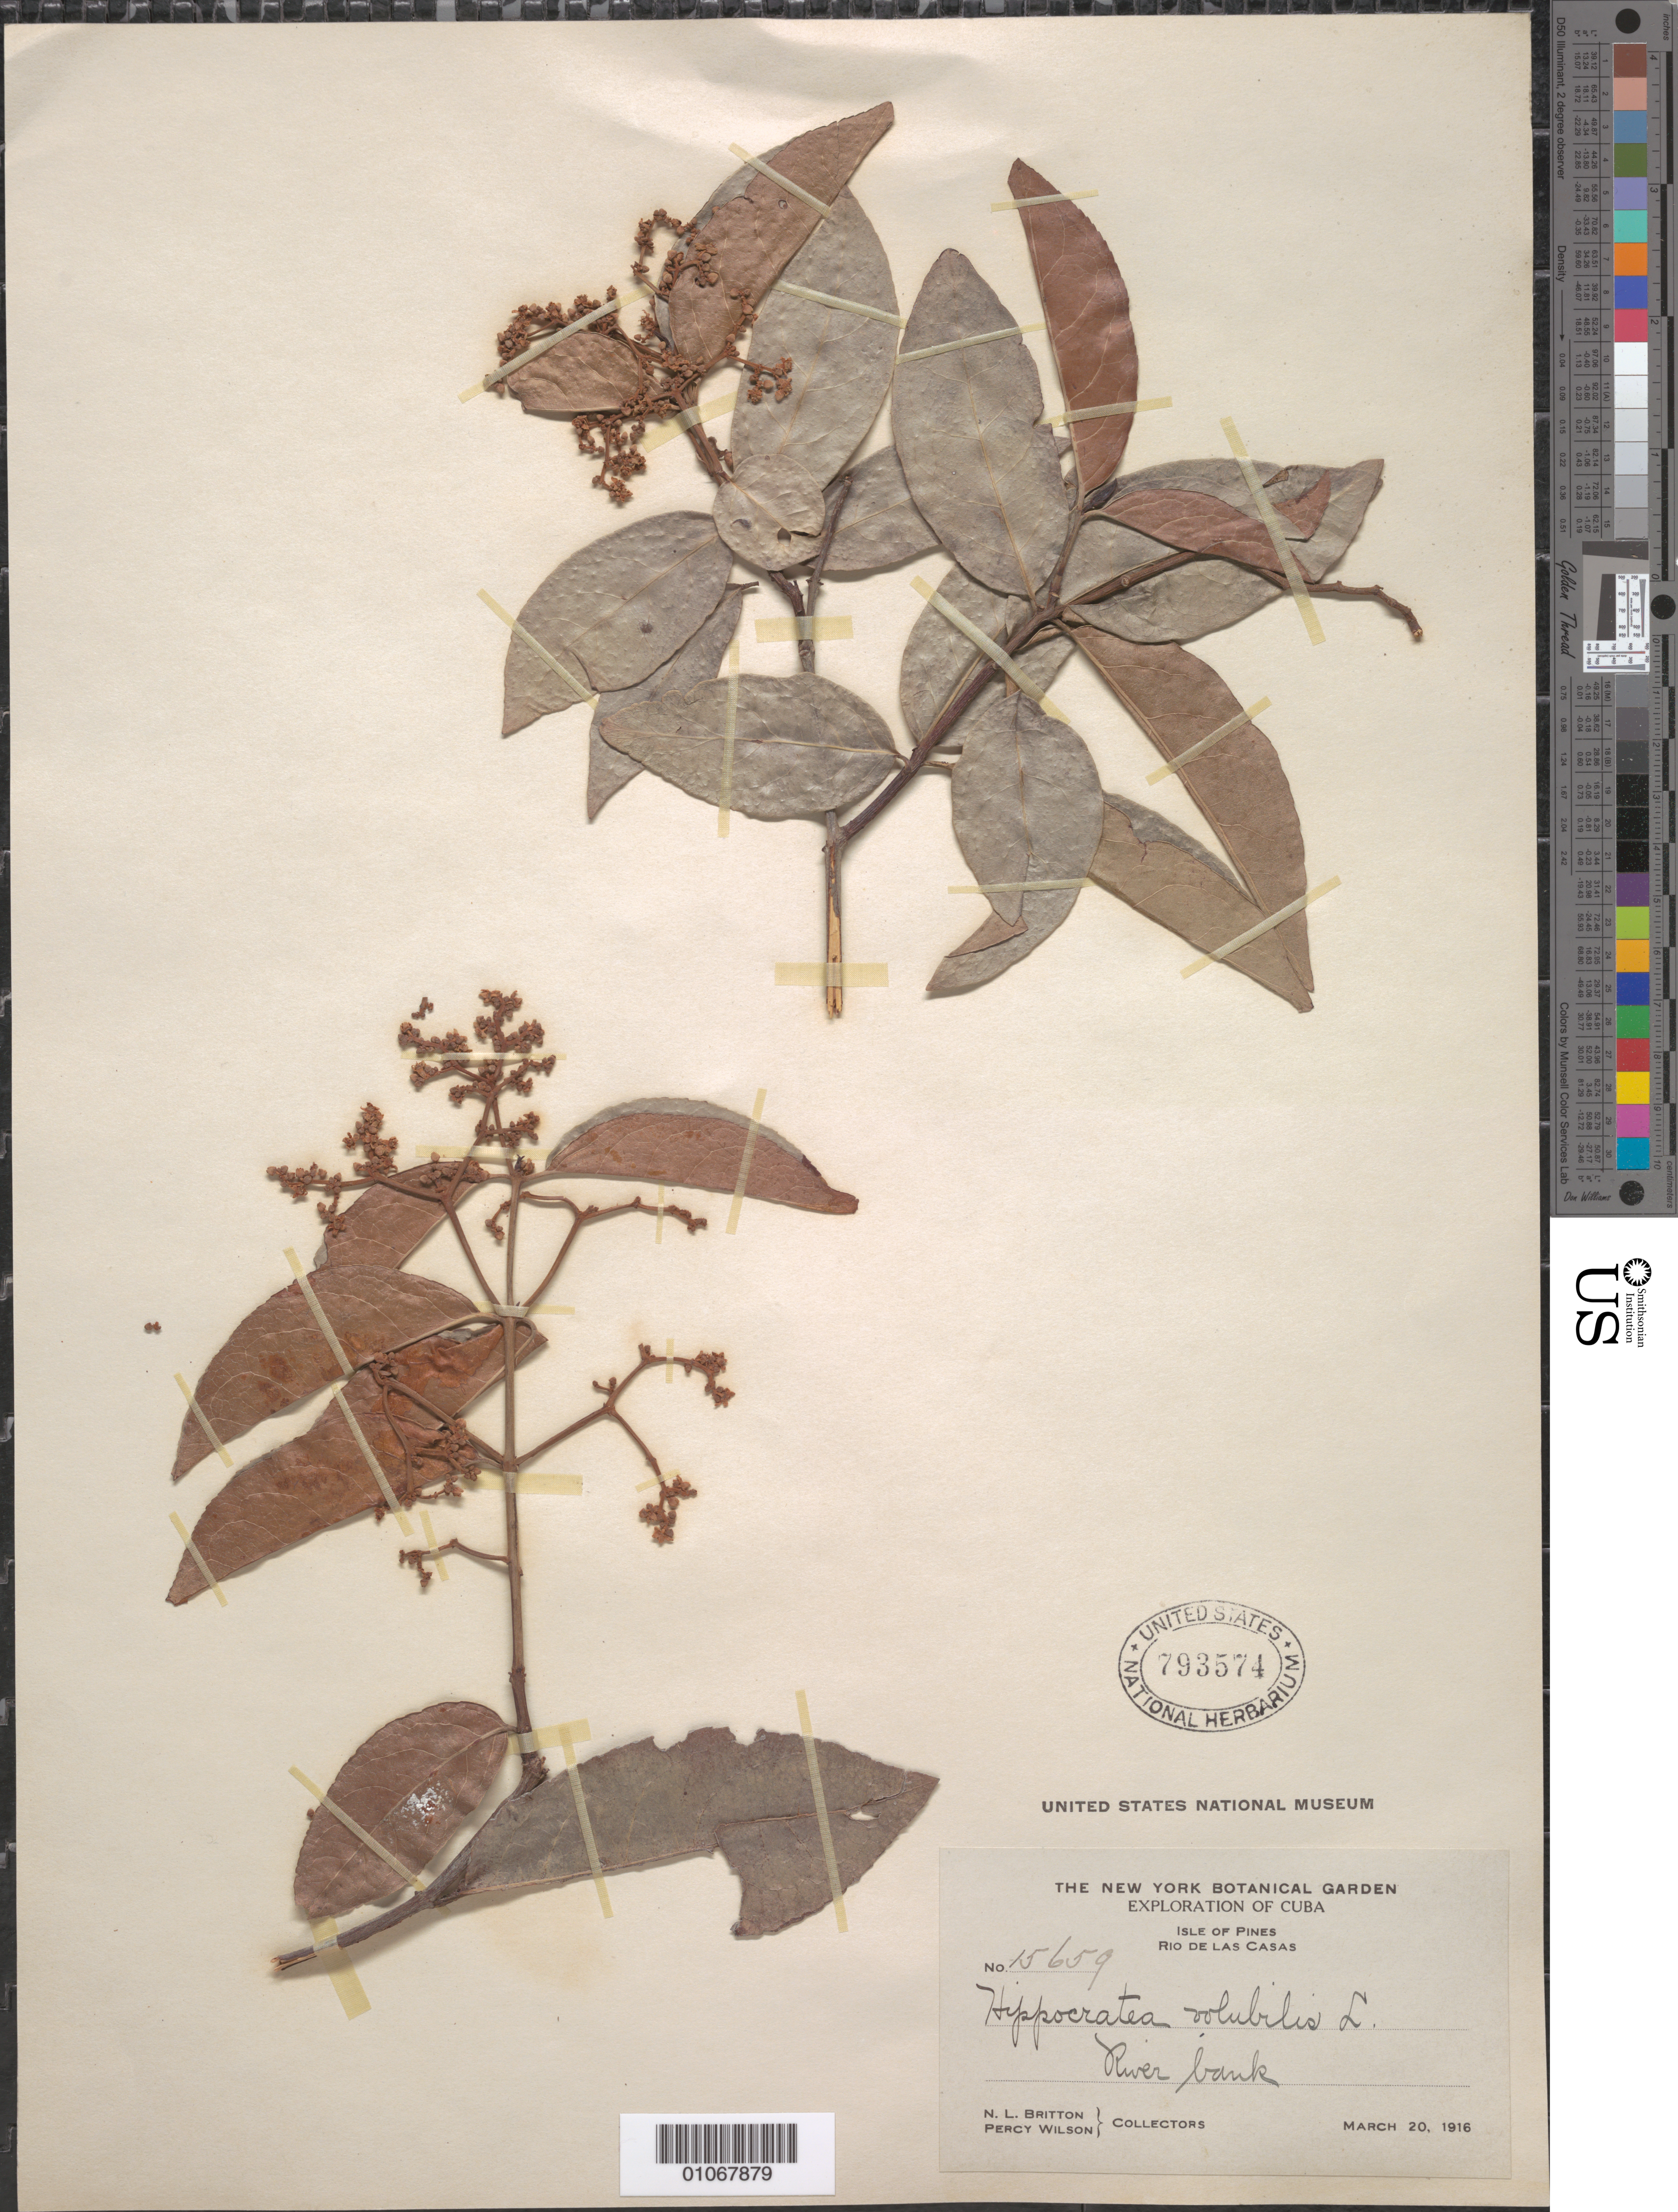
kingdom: Plantae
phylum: Tracheophyta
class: Magnoliopsida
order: Celastrales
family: Celastraceae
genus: Hippocratea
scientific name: Hippocratea volubilis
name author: L.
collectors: N. Britton & P. Wilson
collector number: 15659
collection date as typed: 20 Mar 1916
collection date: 1916-03-20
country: Cuba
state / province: Isla de La Juventud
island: Isla de la Juventud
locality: Rio de las Casas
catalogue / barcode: US 793574